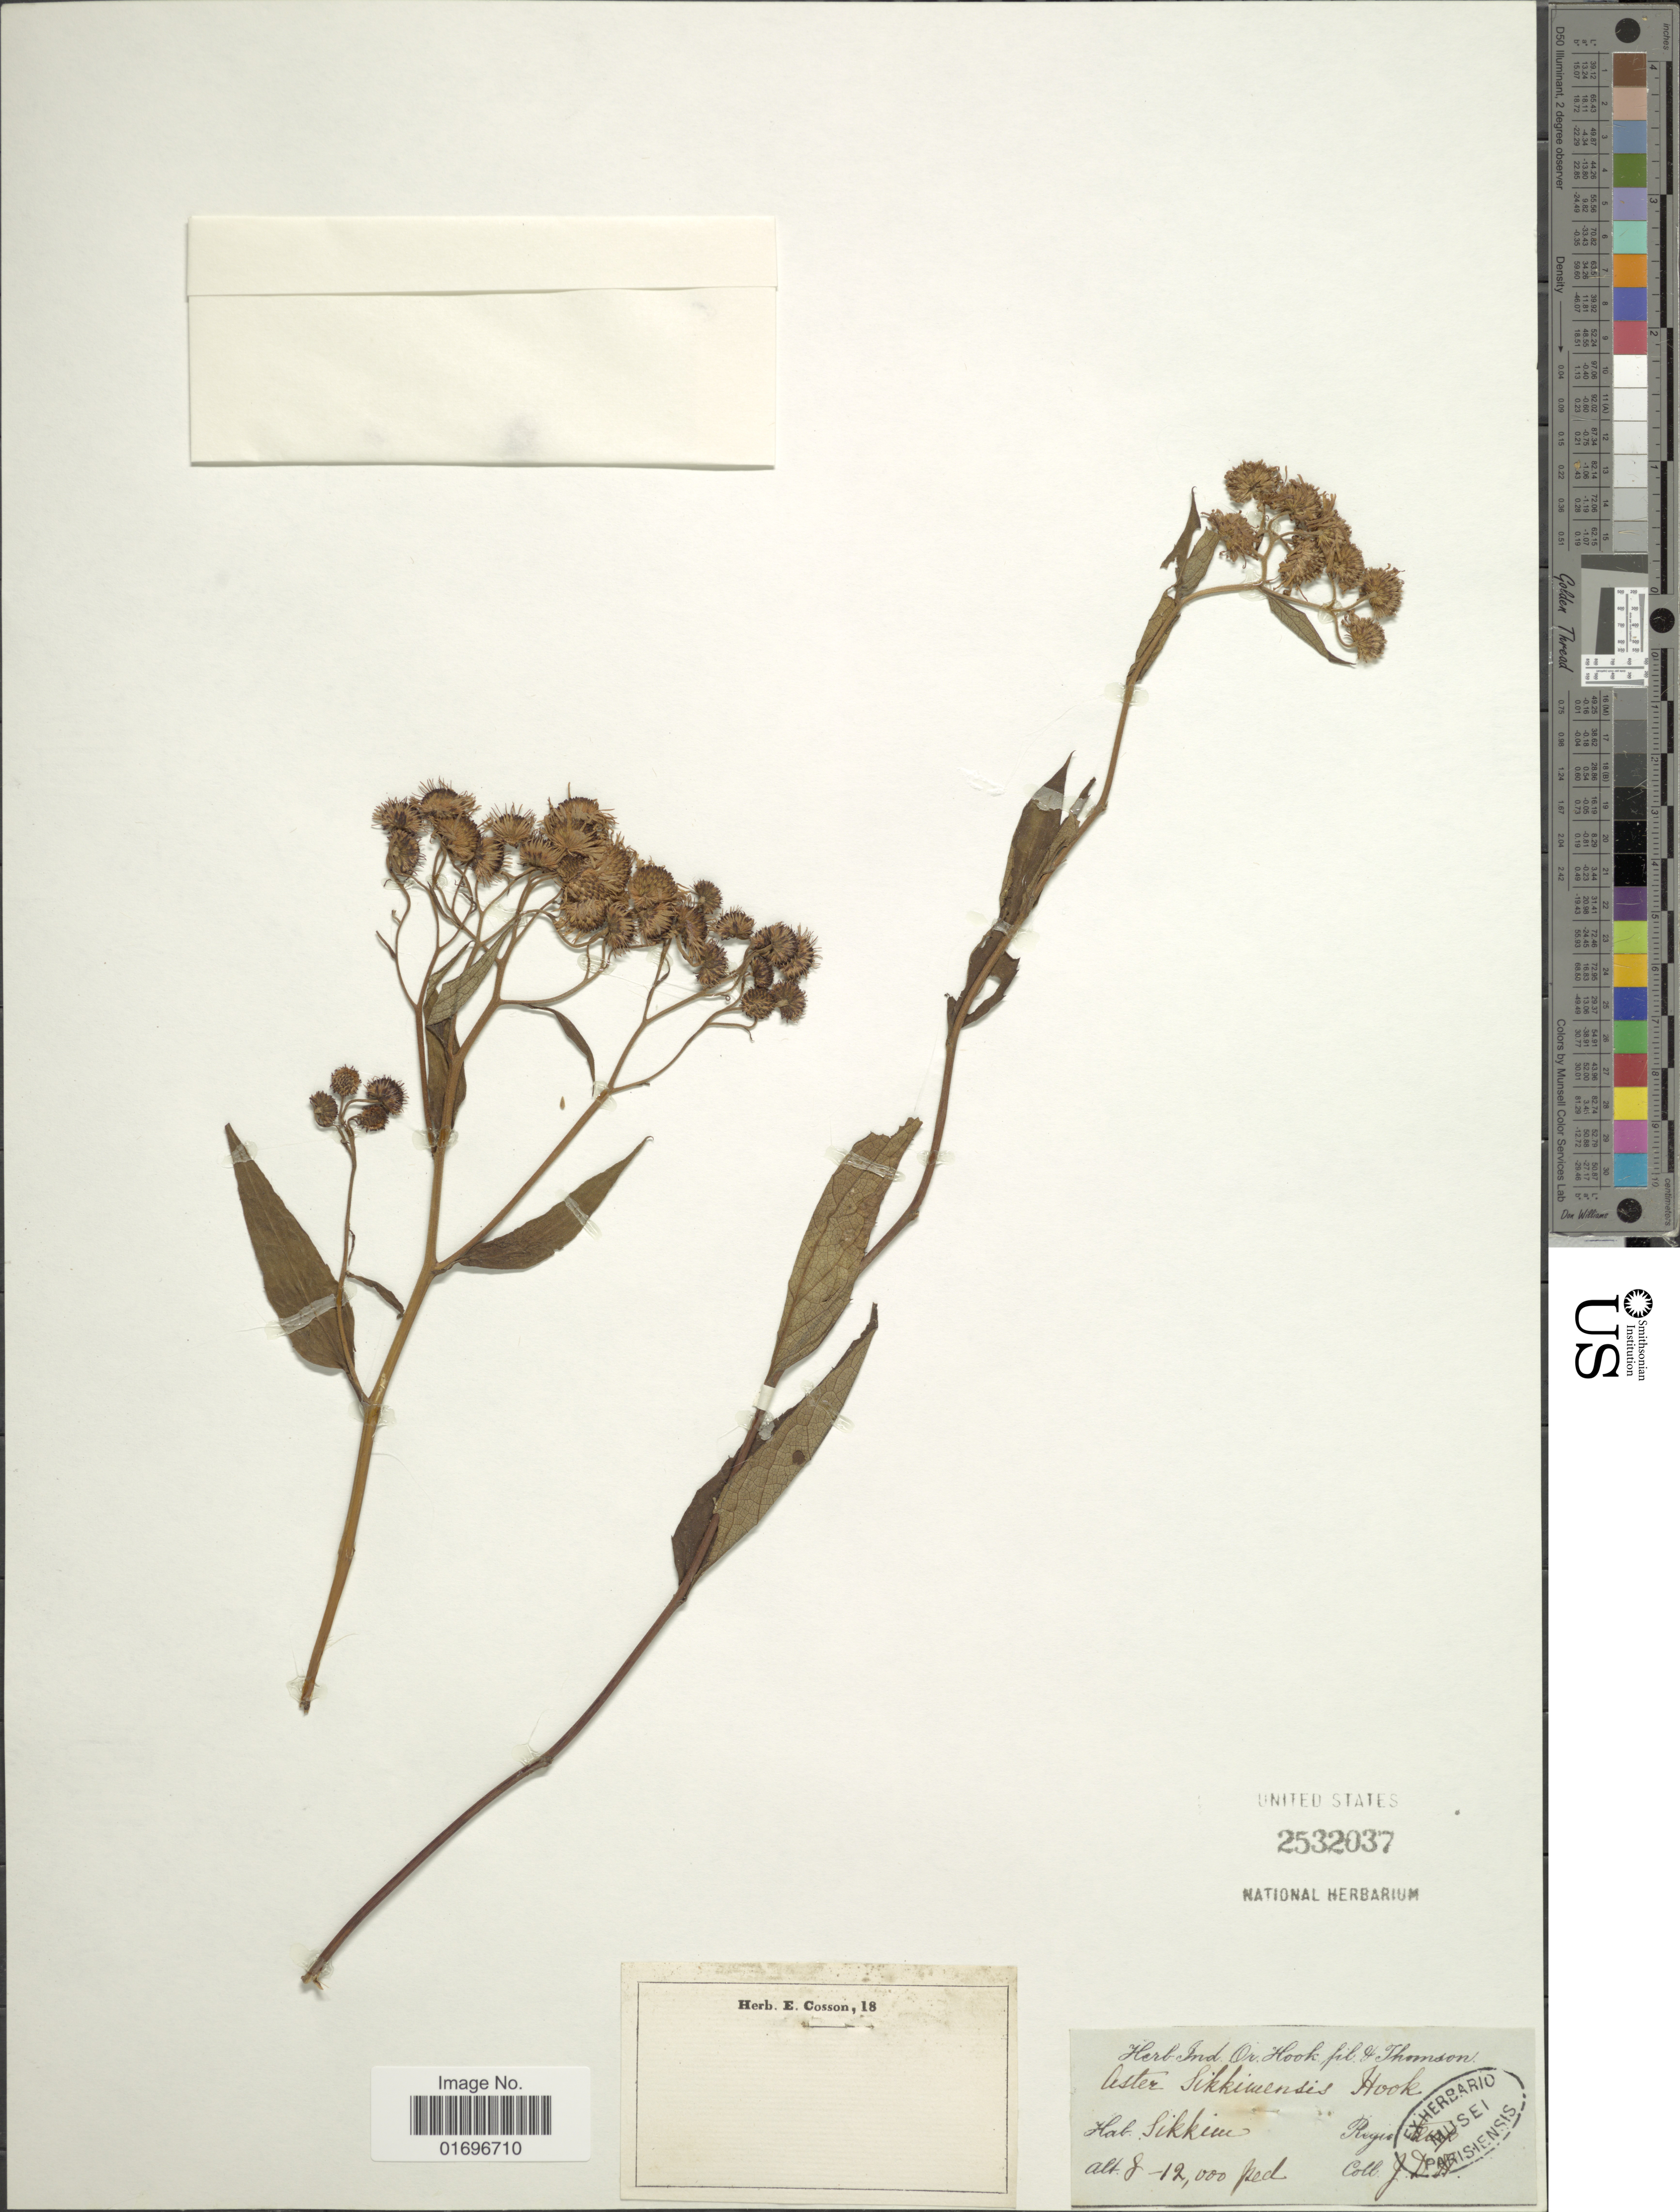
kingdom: Plantae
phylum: Tracheophyta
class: Magnoliopsida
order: Asterales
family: Asteraceae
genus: Aster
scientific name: Aster sikkimensis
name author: Hook.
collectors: J. D. Hooker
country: India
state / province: Sikkim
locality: Sikkim. Regio trop.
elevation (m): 2438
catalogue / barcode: US 2532037